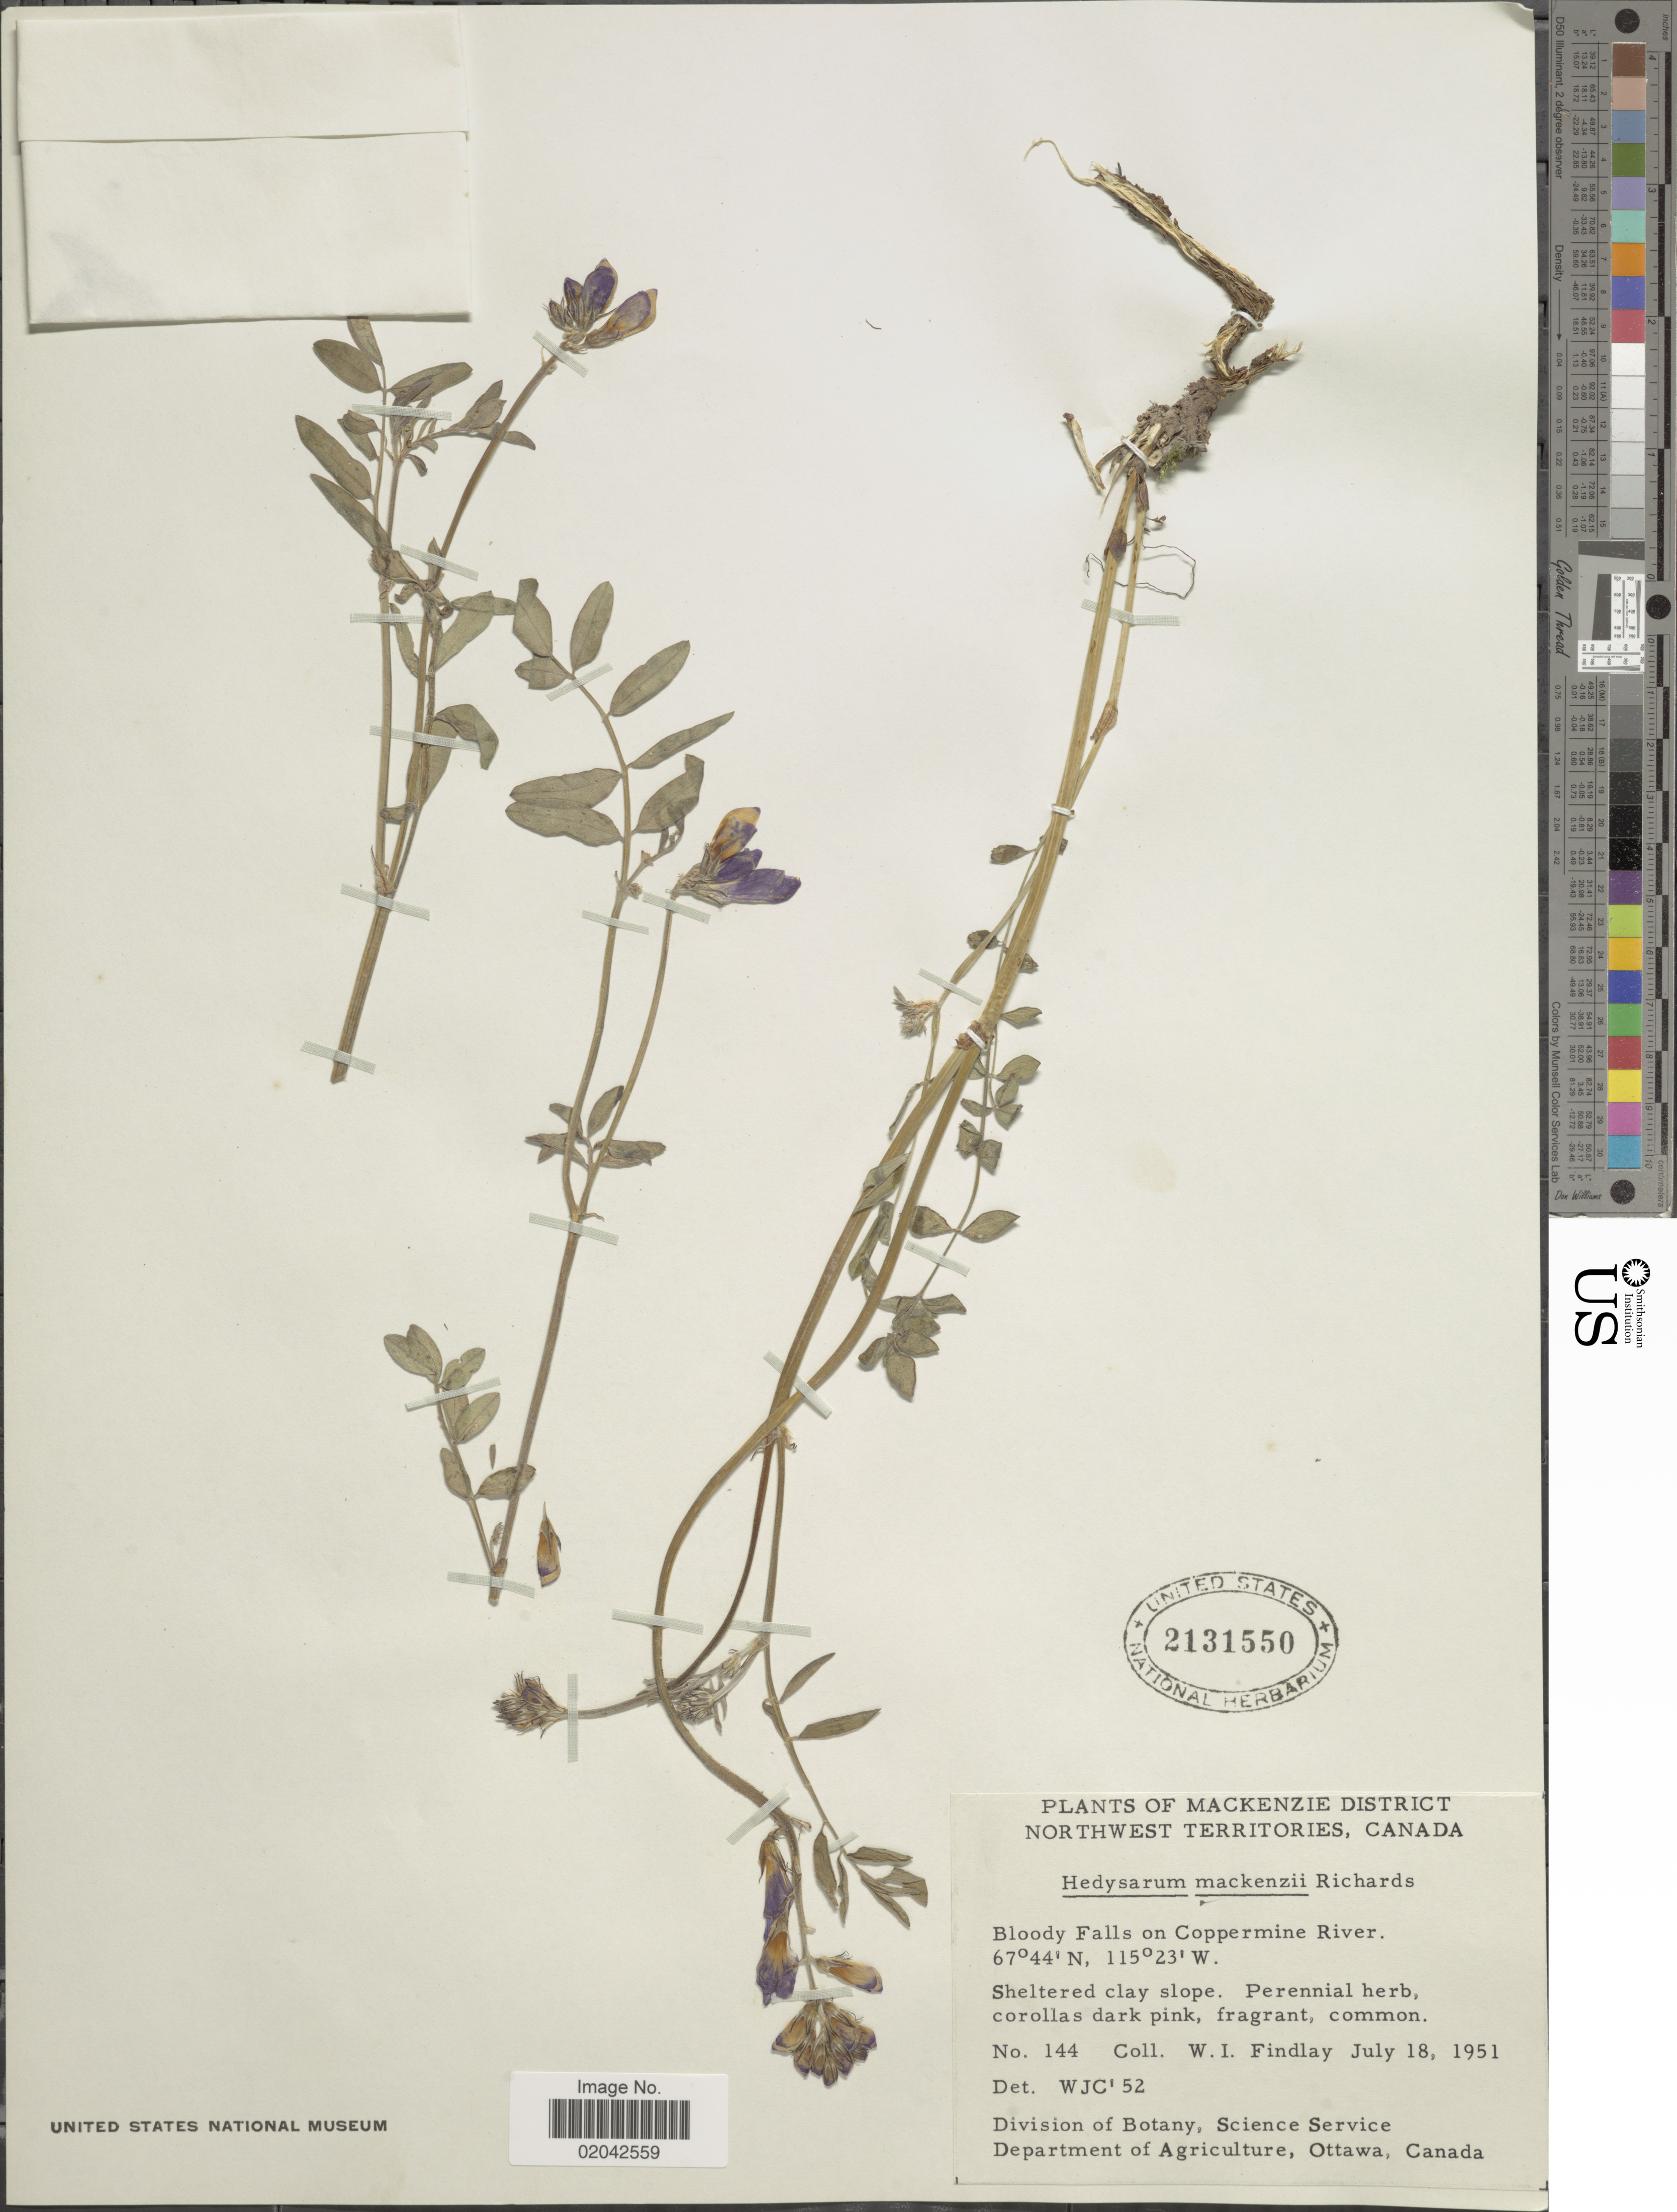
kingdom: Plantae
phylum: Tracheophyta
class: Magnoliopsida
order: Fabales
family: Fabaceae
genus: Hedysarum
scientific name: Hedysarum mackenziei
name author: Richardson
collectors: W. Findlay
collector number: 144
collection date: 1951-07-18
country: Canada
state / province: Northwest Territories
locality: Mackenzie Districts, Bloody Falls on Coppermine River, sheltered clay slope.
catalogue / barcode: US 2131550